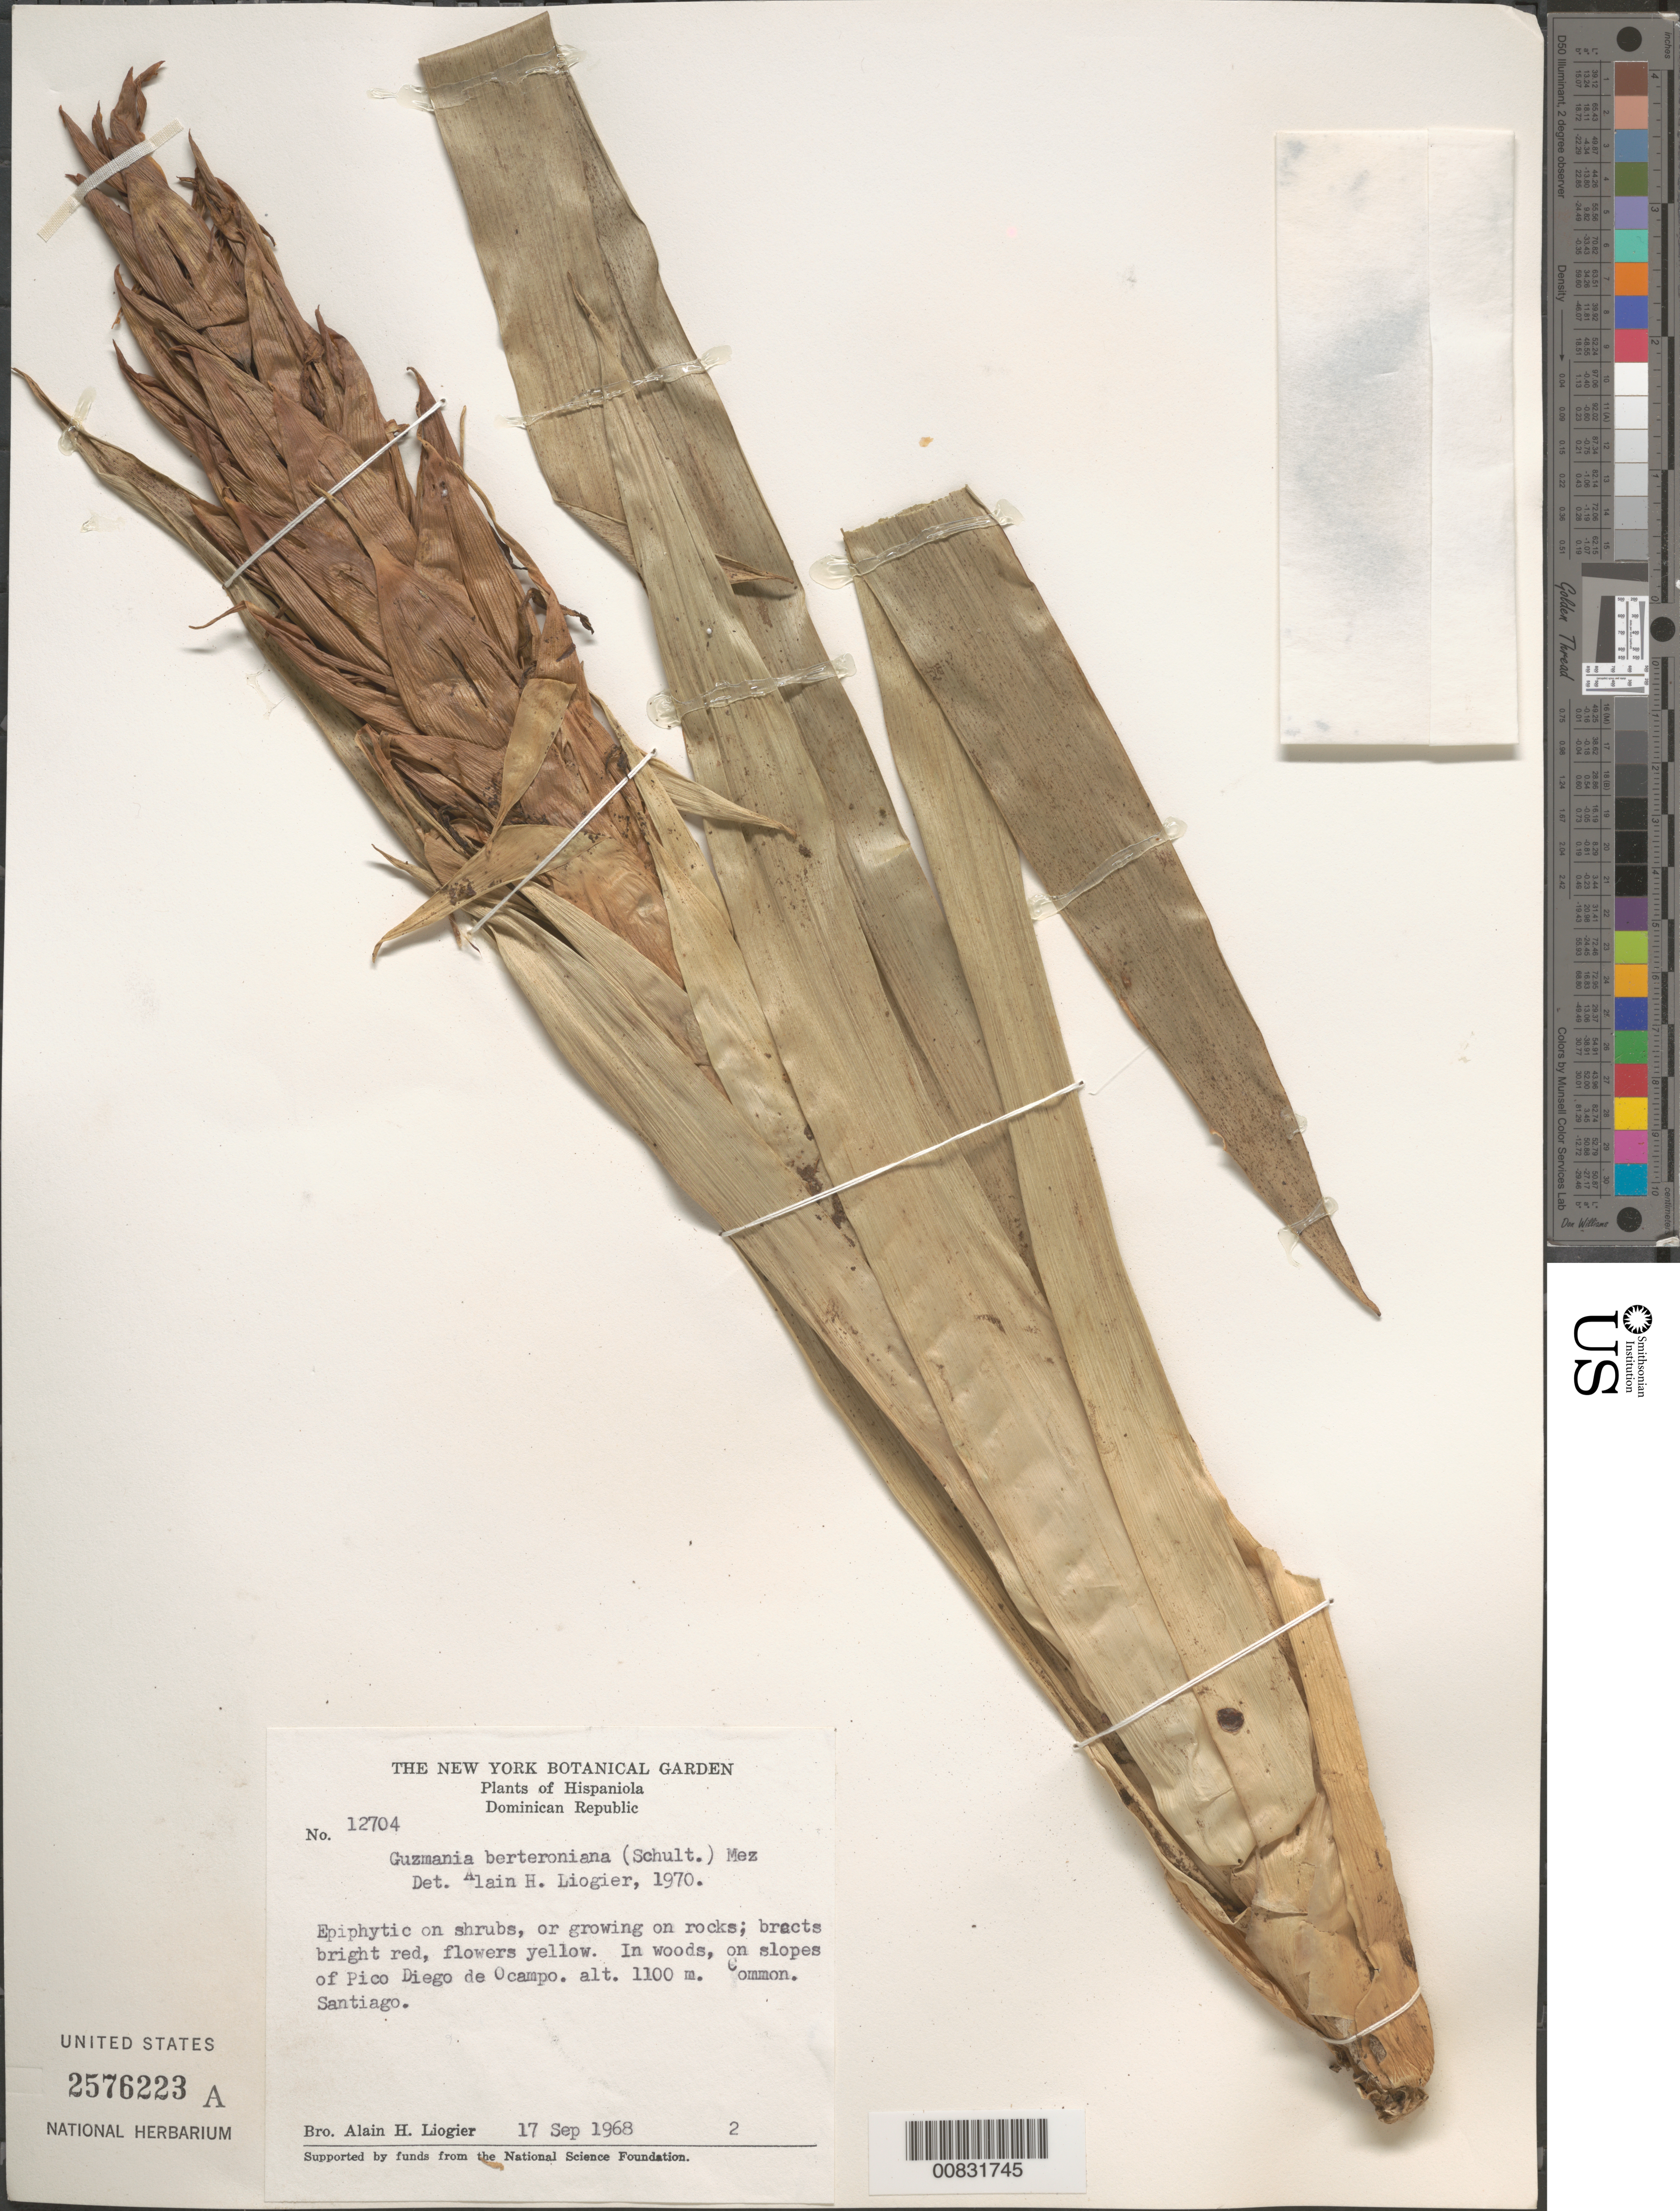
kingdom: Plantae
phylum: Tracheophyta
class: Liliopsida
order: Poales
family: Bromeliaceae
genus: Guzmania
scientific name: Guzmania berteroniana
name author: (Schult. & Schult. f.) Mez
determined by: Liogier, Alain H.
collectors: A. H. Liogier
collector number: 12704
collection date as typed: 17 Sep 1968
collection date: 1968-09-17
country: Dominican Republic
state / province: Santiago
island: Hispaniola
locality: On slopes of Pico Santiago de Ocampo.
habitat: On shrubs or growing on rocks. In woods.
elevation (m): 1100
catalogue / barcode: US 2576223A